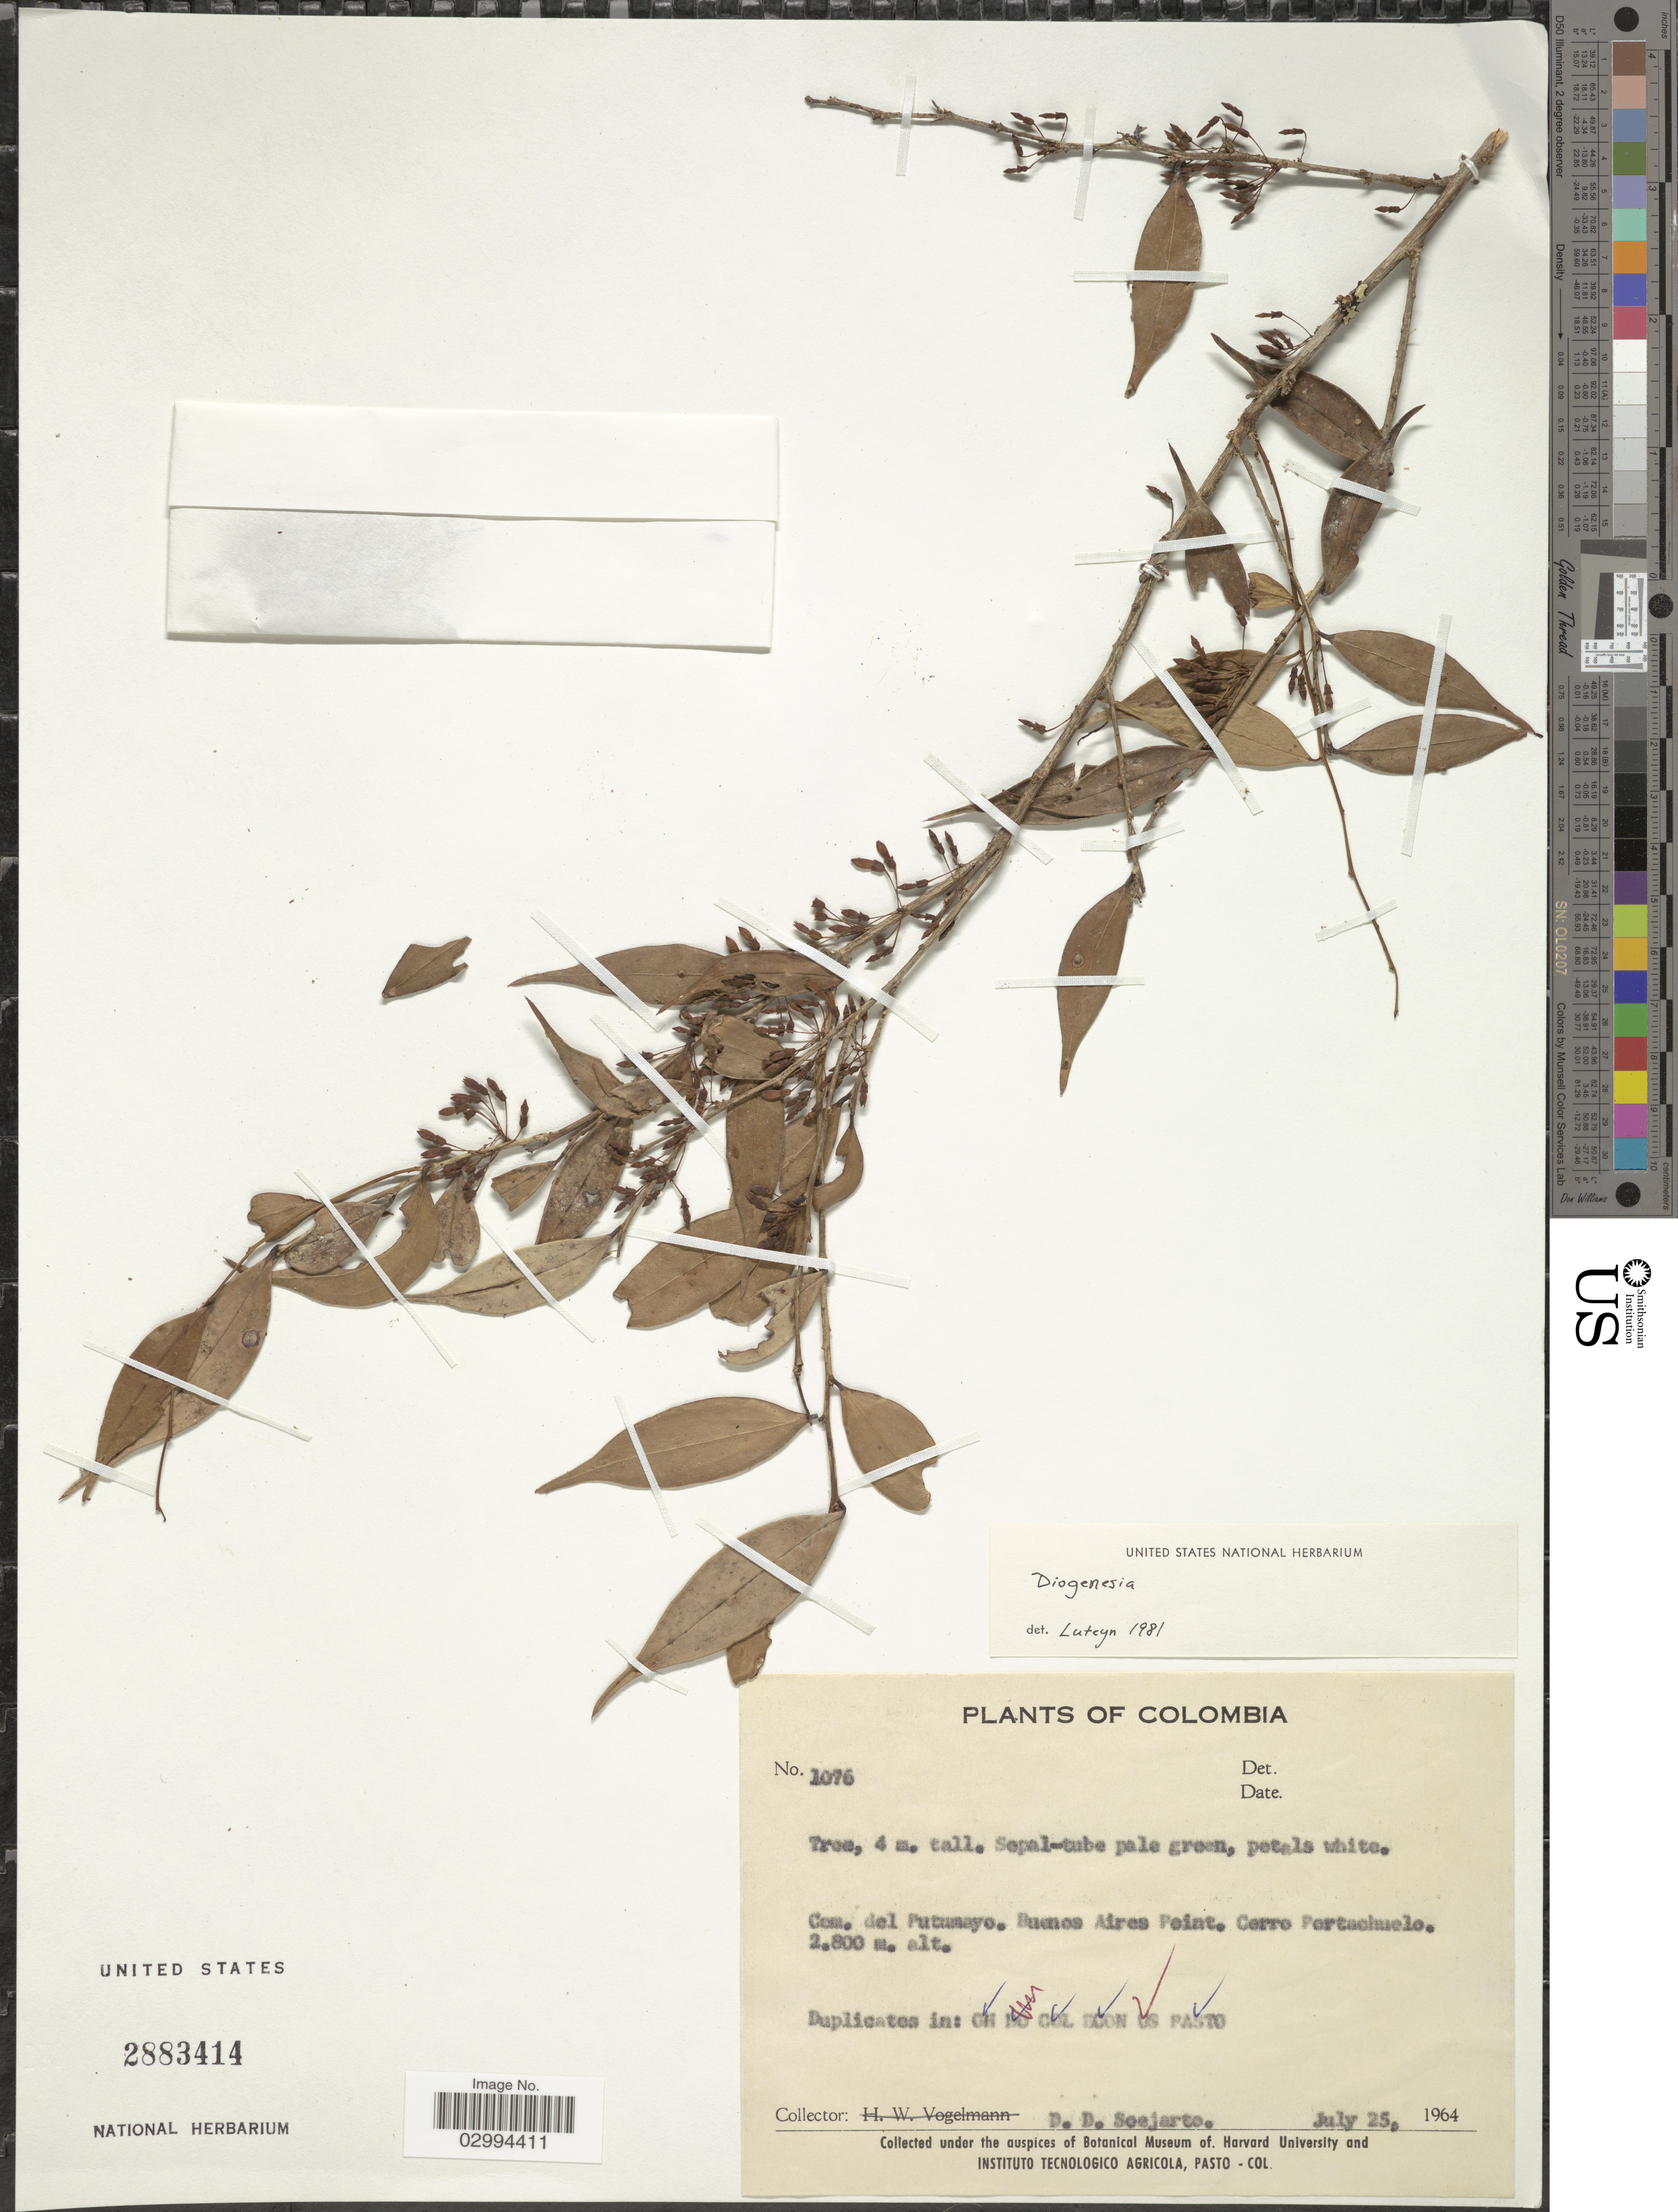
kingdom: Plantae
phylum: Tracheophyta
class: Magnoliopsida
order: Ericales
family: Ericaceae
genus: Eleutherostemon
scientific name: Eleutherostemon sp.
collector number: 1076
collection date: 1964-07-25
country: Colombia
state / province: Putumayo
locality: Com. del Putumayo. Buenos Aires Point. Cerro Portachuelo.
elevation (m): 2800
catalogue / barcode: US 2883414